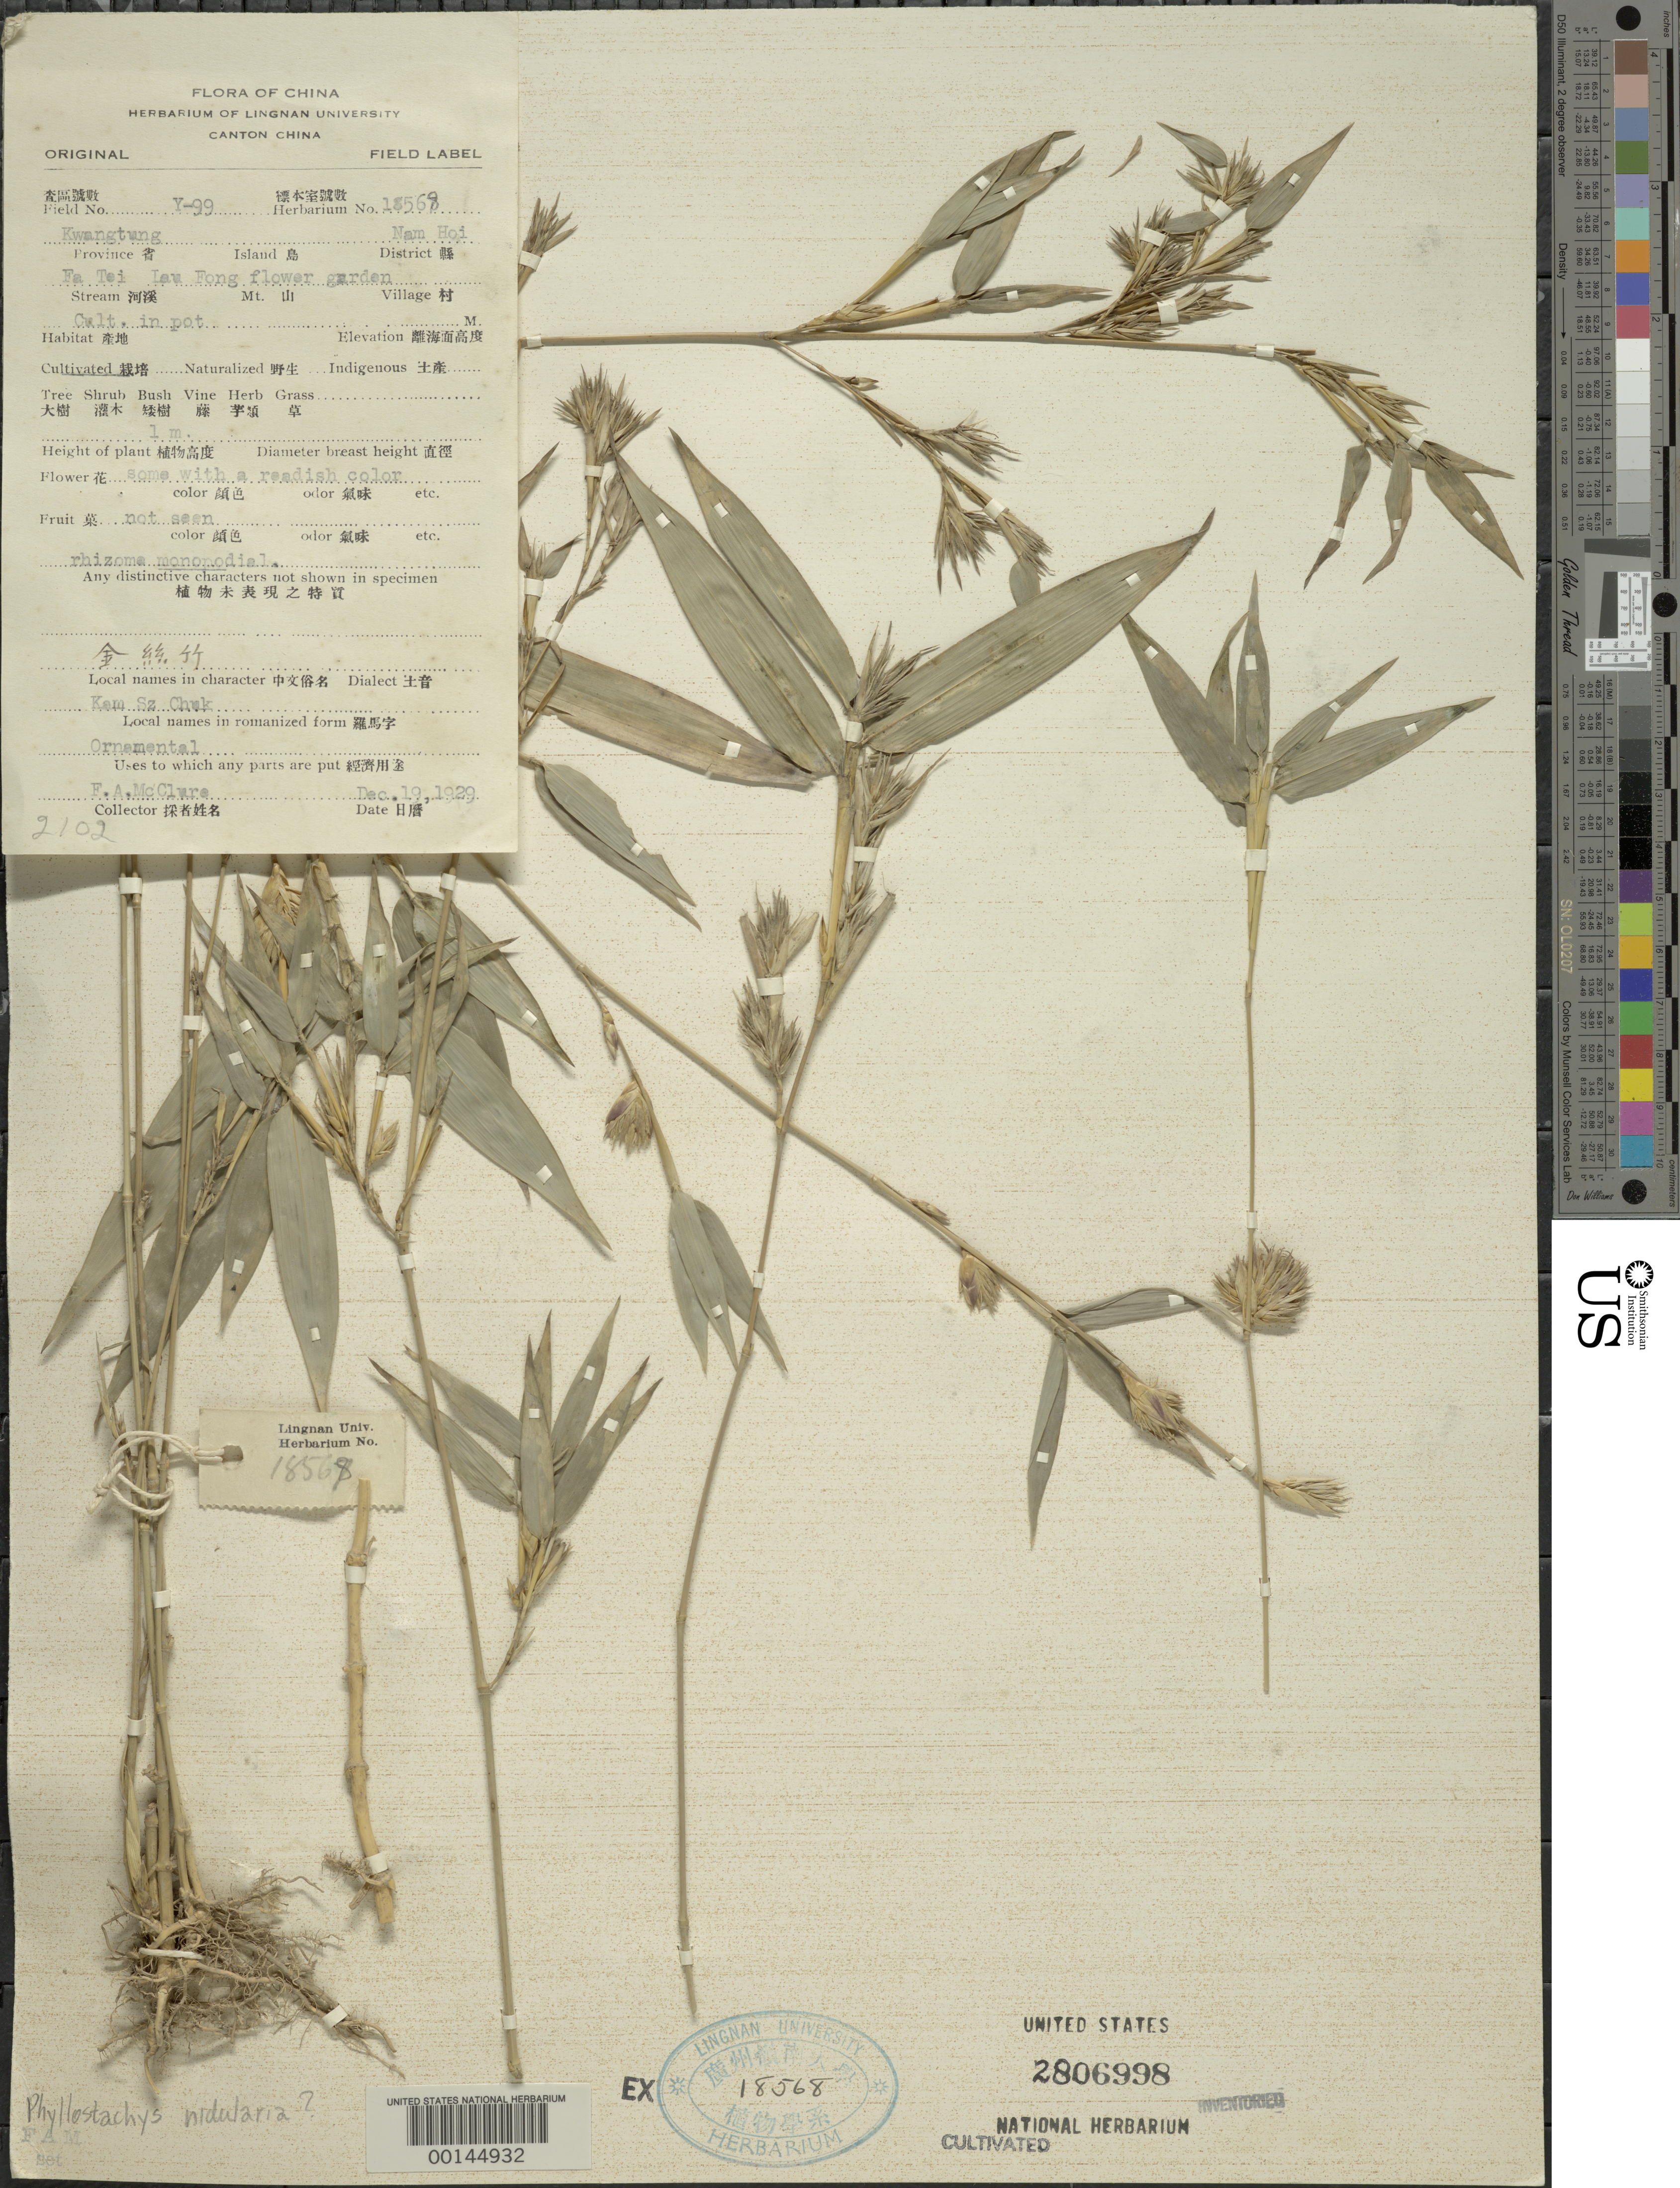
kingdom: Plantae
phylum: Tracheophyta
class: Liliopsida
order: Poales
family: Poaceae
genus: Phyllostachys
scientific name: Phyllostachys nidularia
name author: Munro ex Fenzi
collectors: F. A. McClure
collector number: Y-99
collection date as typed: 19 Dec 1929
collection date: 1929-12-19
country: China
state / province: Guangdong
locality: Nam hoi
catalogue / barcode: US 2806998